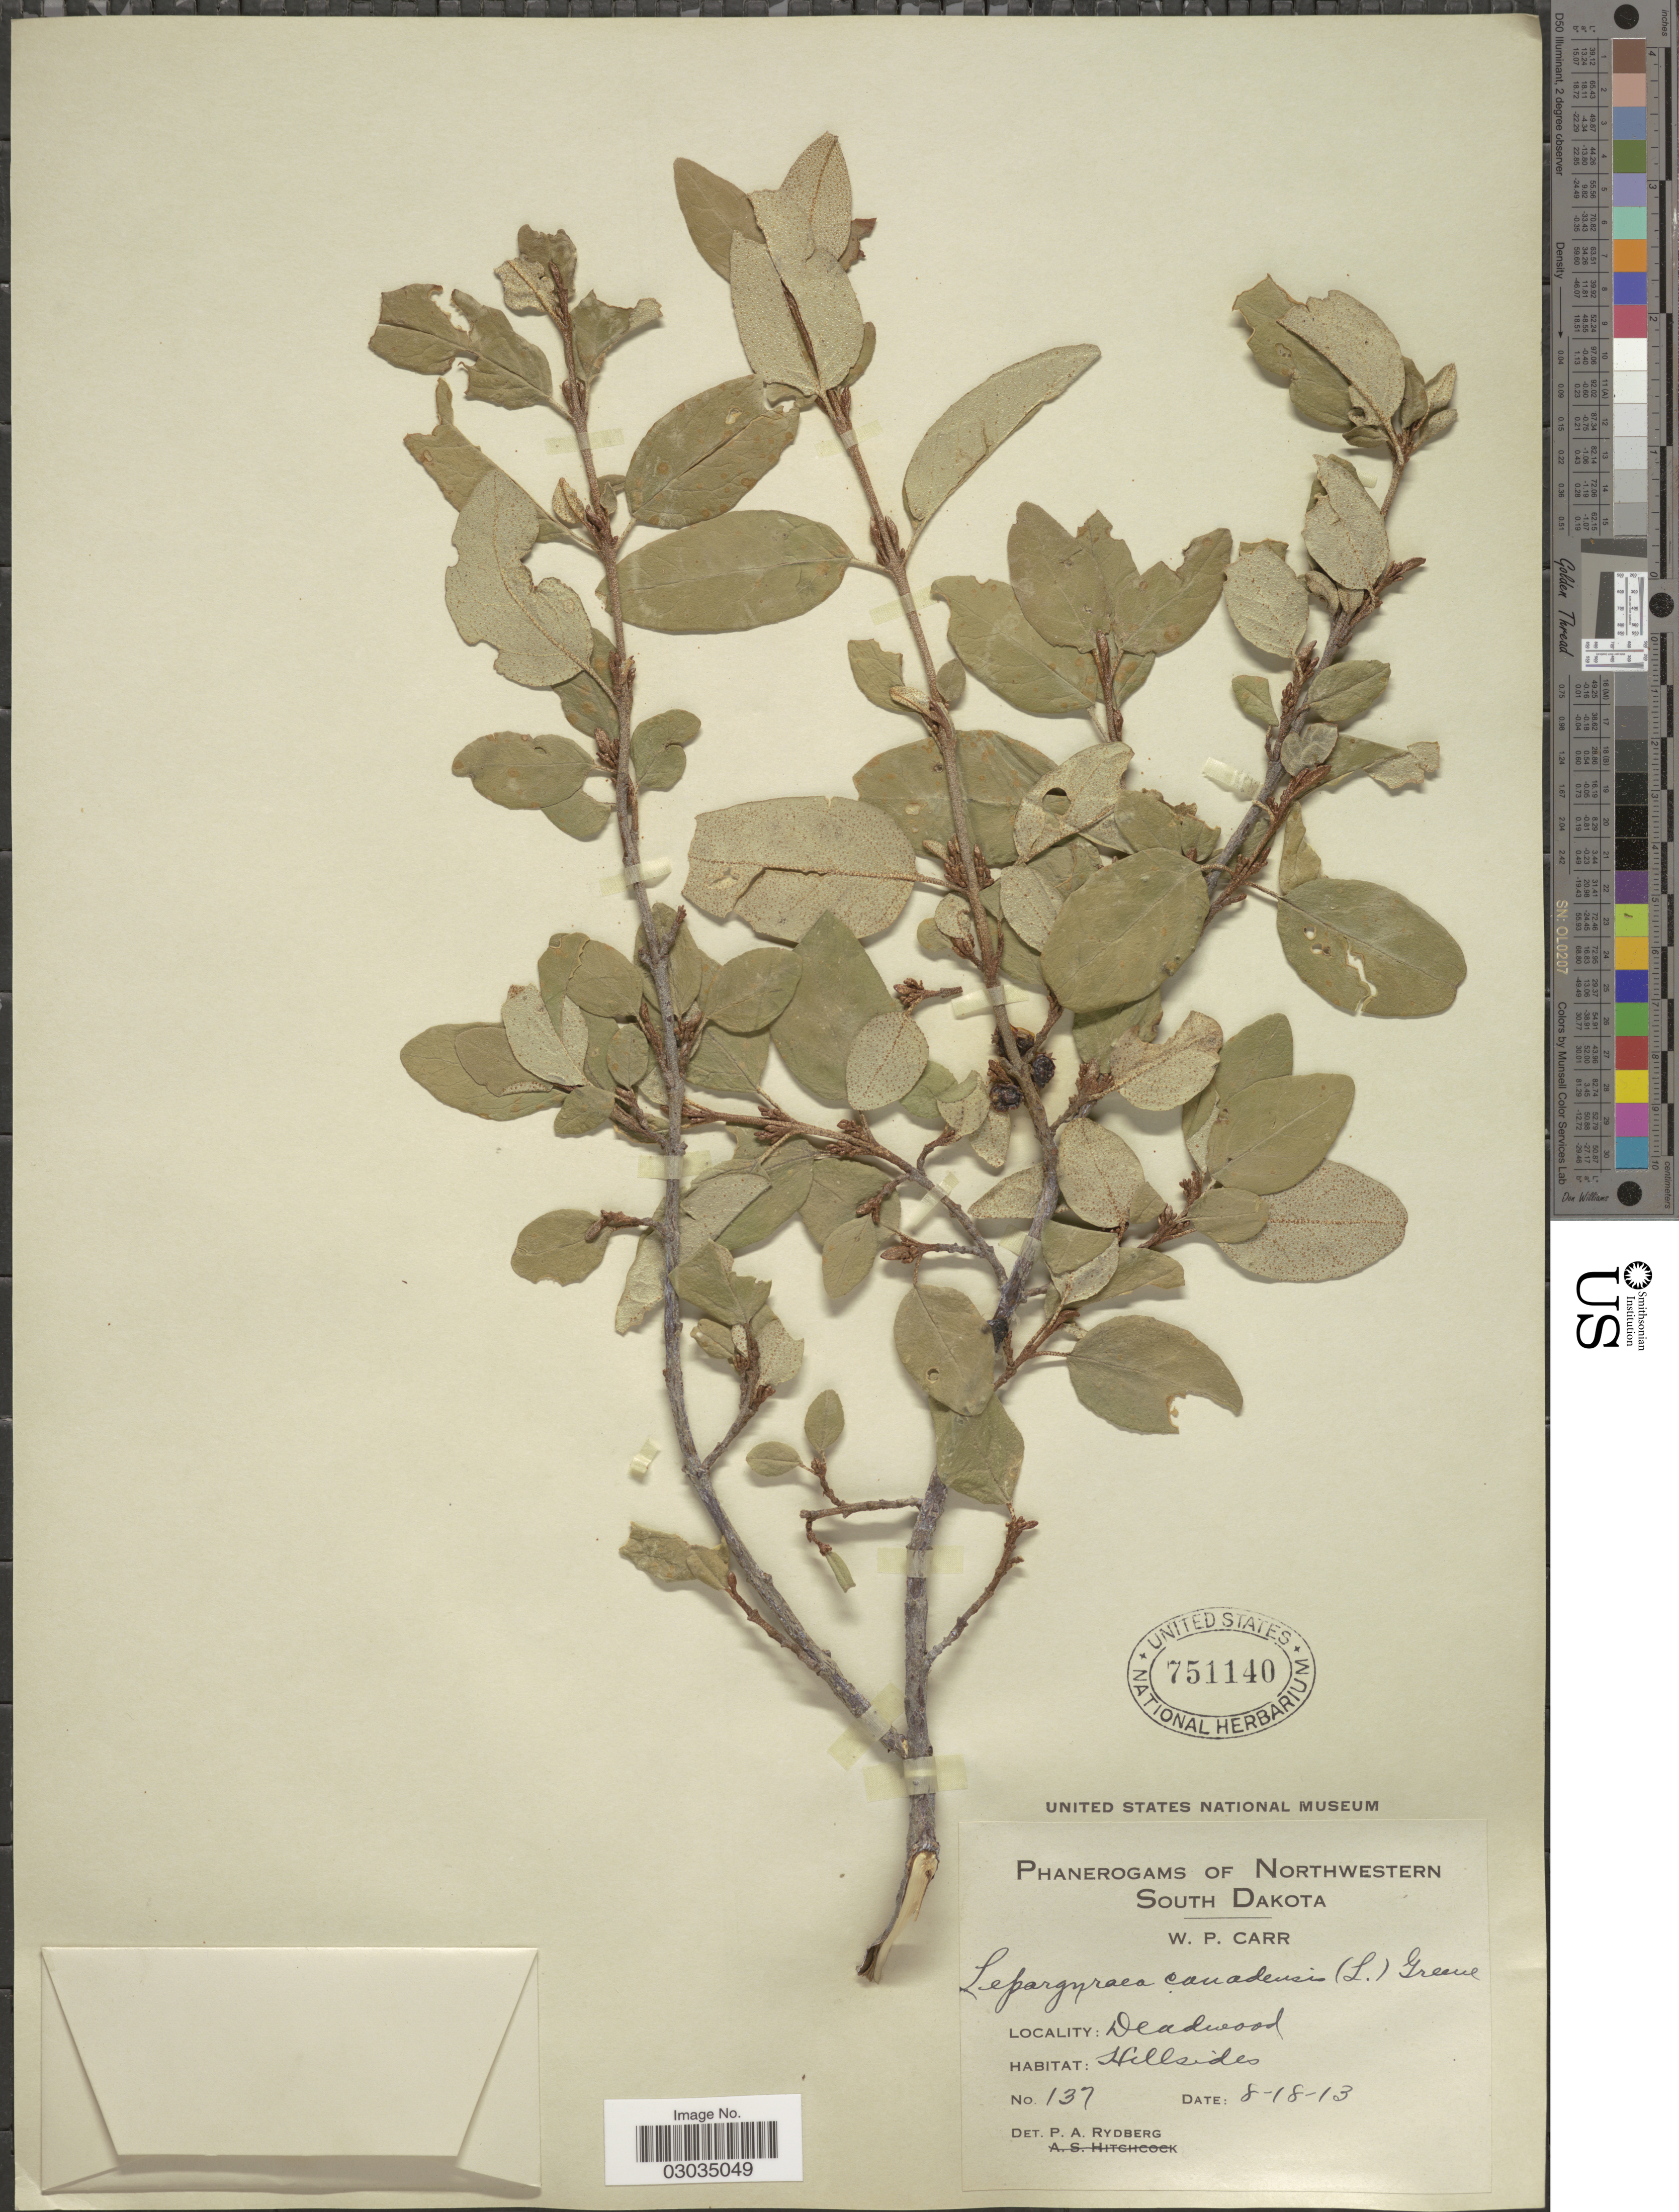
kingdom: Plantae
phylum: Tracheophyta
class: Magnoliopsida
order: Rosales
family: Elaeagnaceae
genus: Shepherdia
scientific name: Shepherdia canadensis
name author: (L.) Nutt.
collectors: W. Carr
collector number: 137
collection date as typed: Transcribed d/m/y: 18/8/13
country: United States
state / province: South Dakota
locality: Deadwood, Northwestern.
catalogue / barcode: US 751140